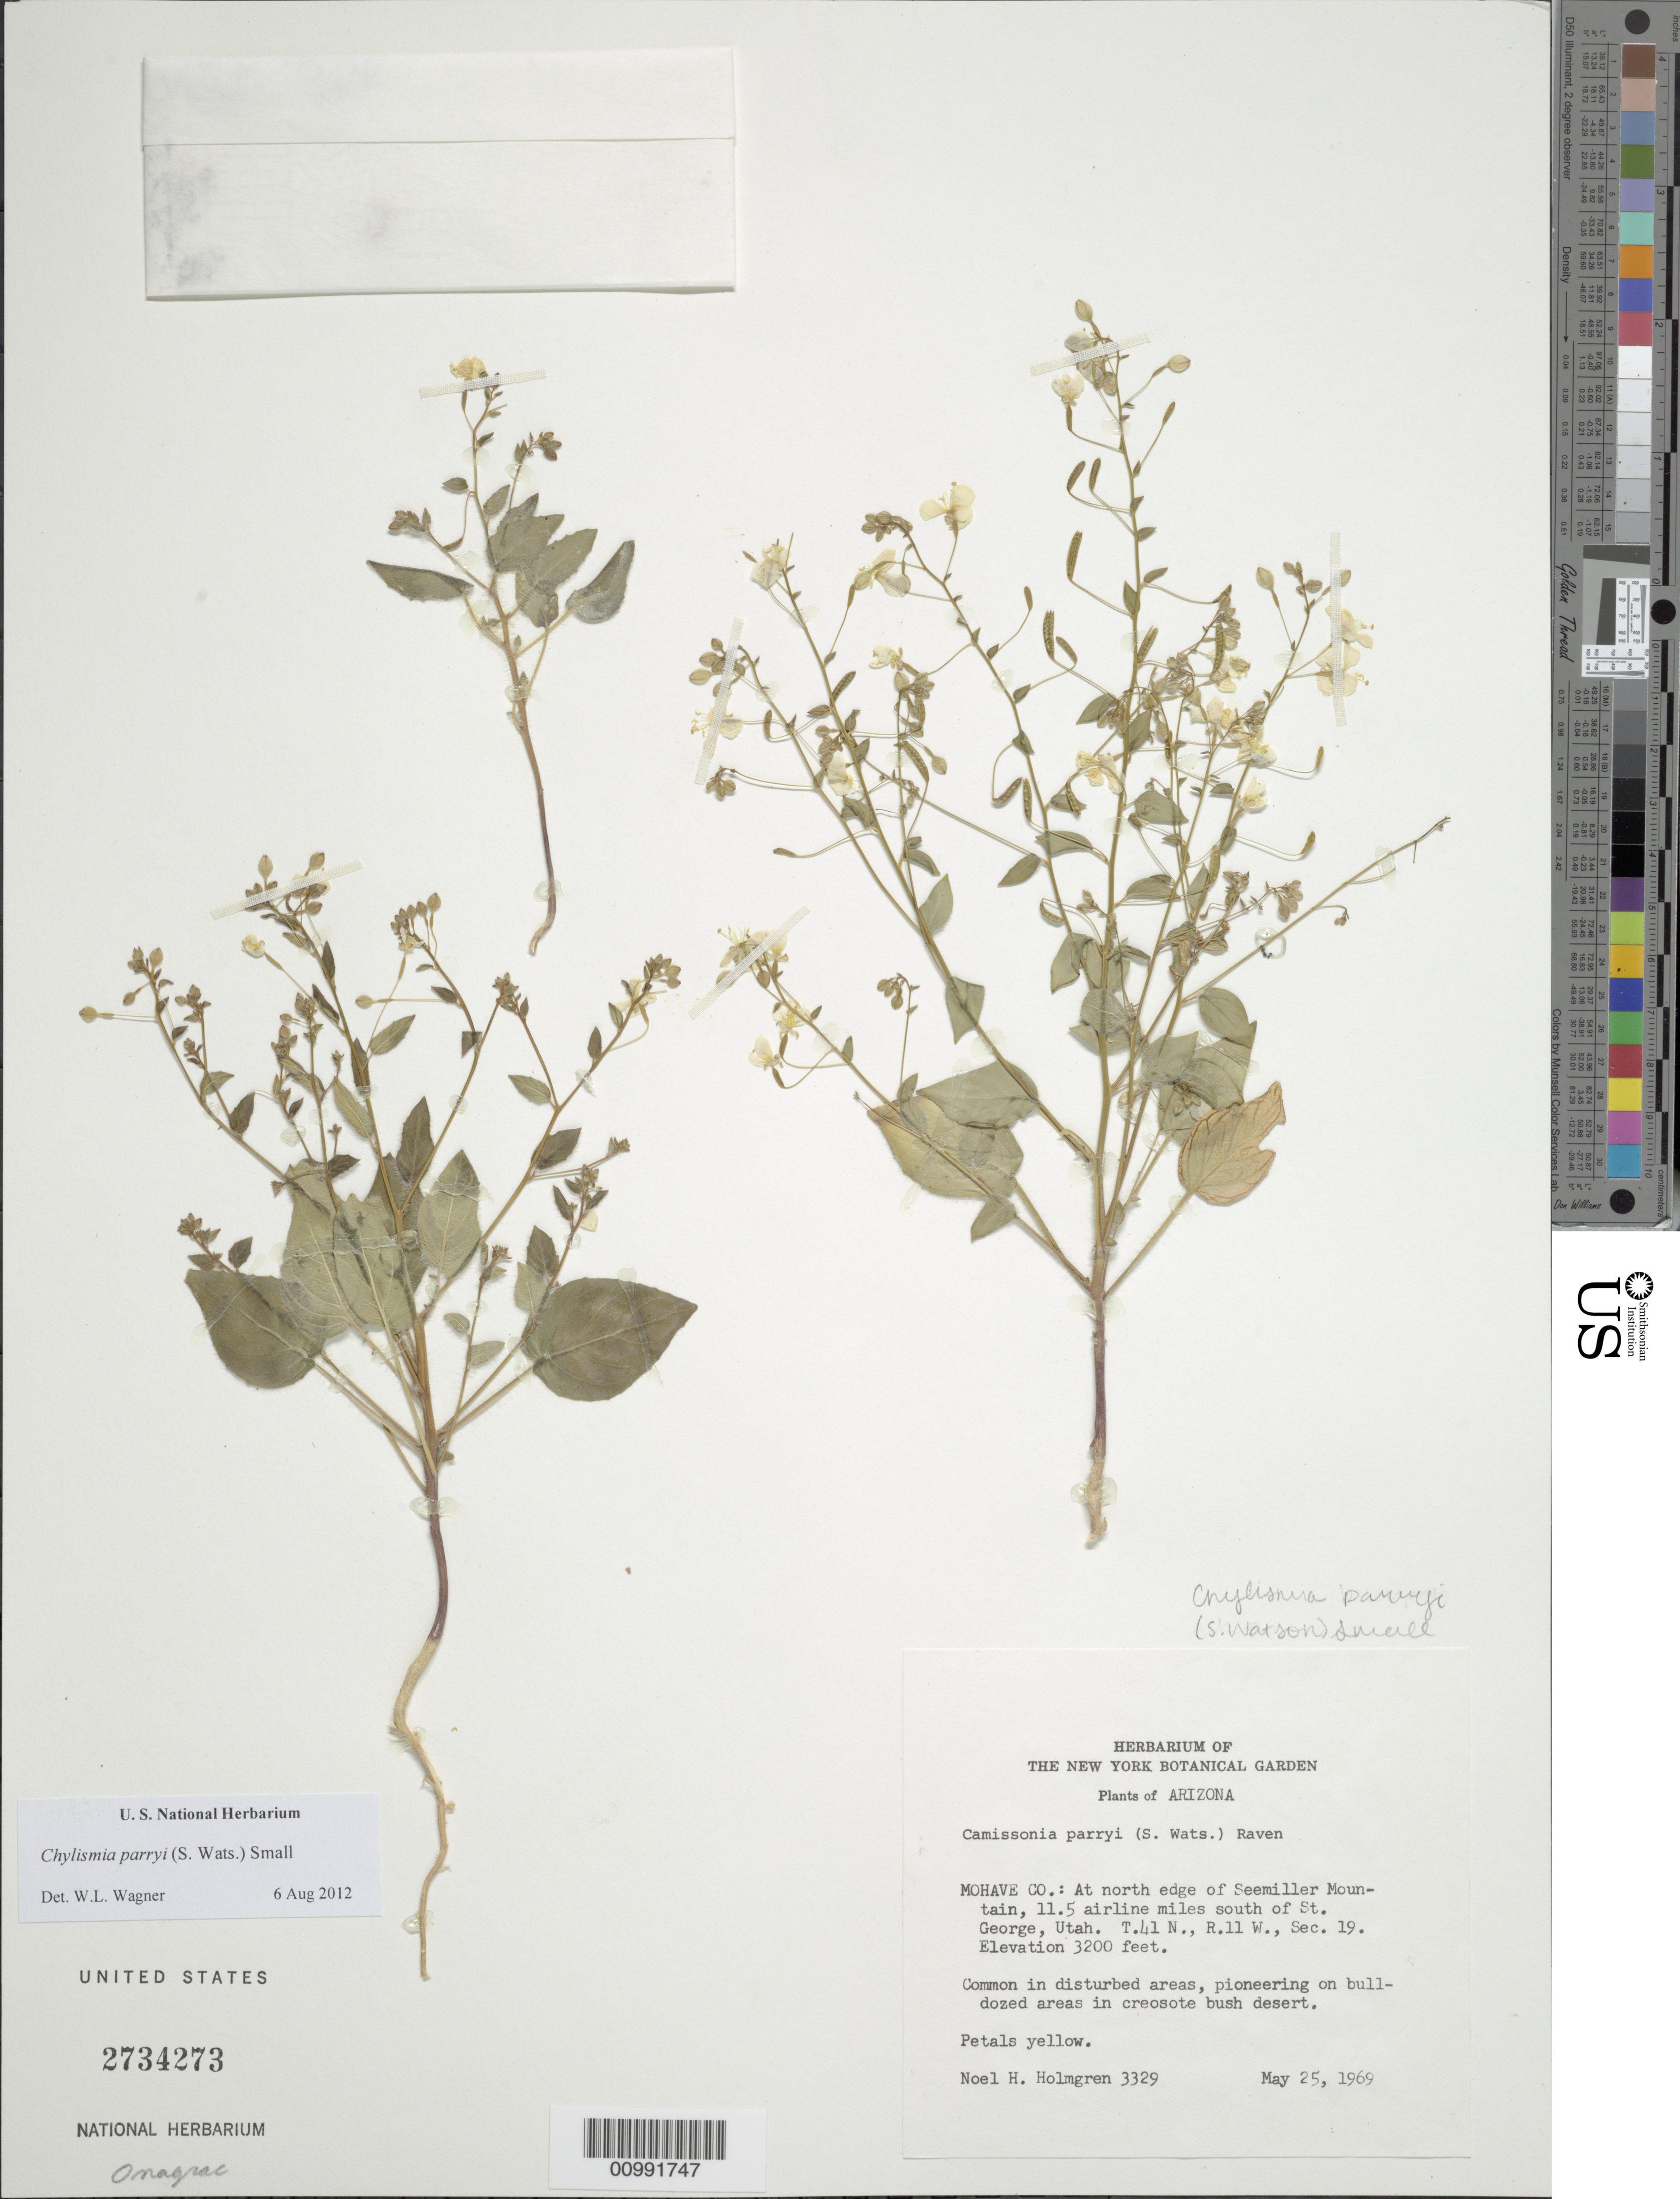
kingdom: Plantae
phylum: Tracheophyta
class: Magnoliopsida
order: Myrtales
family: Onagraceae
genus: Chylismia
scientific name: Chylismia parryi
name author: (S. Watson) Small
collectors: N. H. Holmgren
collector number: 3329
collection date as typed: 25 May 1969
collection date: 1969-05-25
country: United States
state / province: Arizona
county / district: Mohave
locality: Common in disturbed areas, pioneering on bulldozed areas in creosote bush desert. At north edge of Seemiller Mountain. 11.5 airline miles south of St. George, Utah.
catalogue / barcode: US 2734273